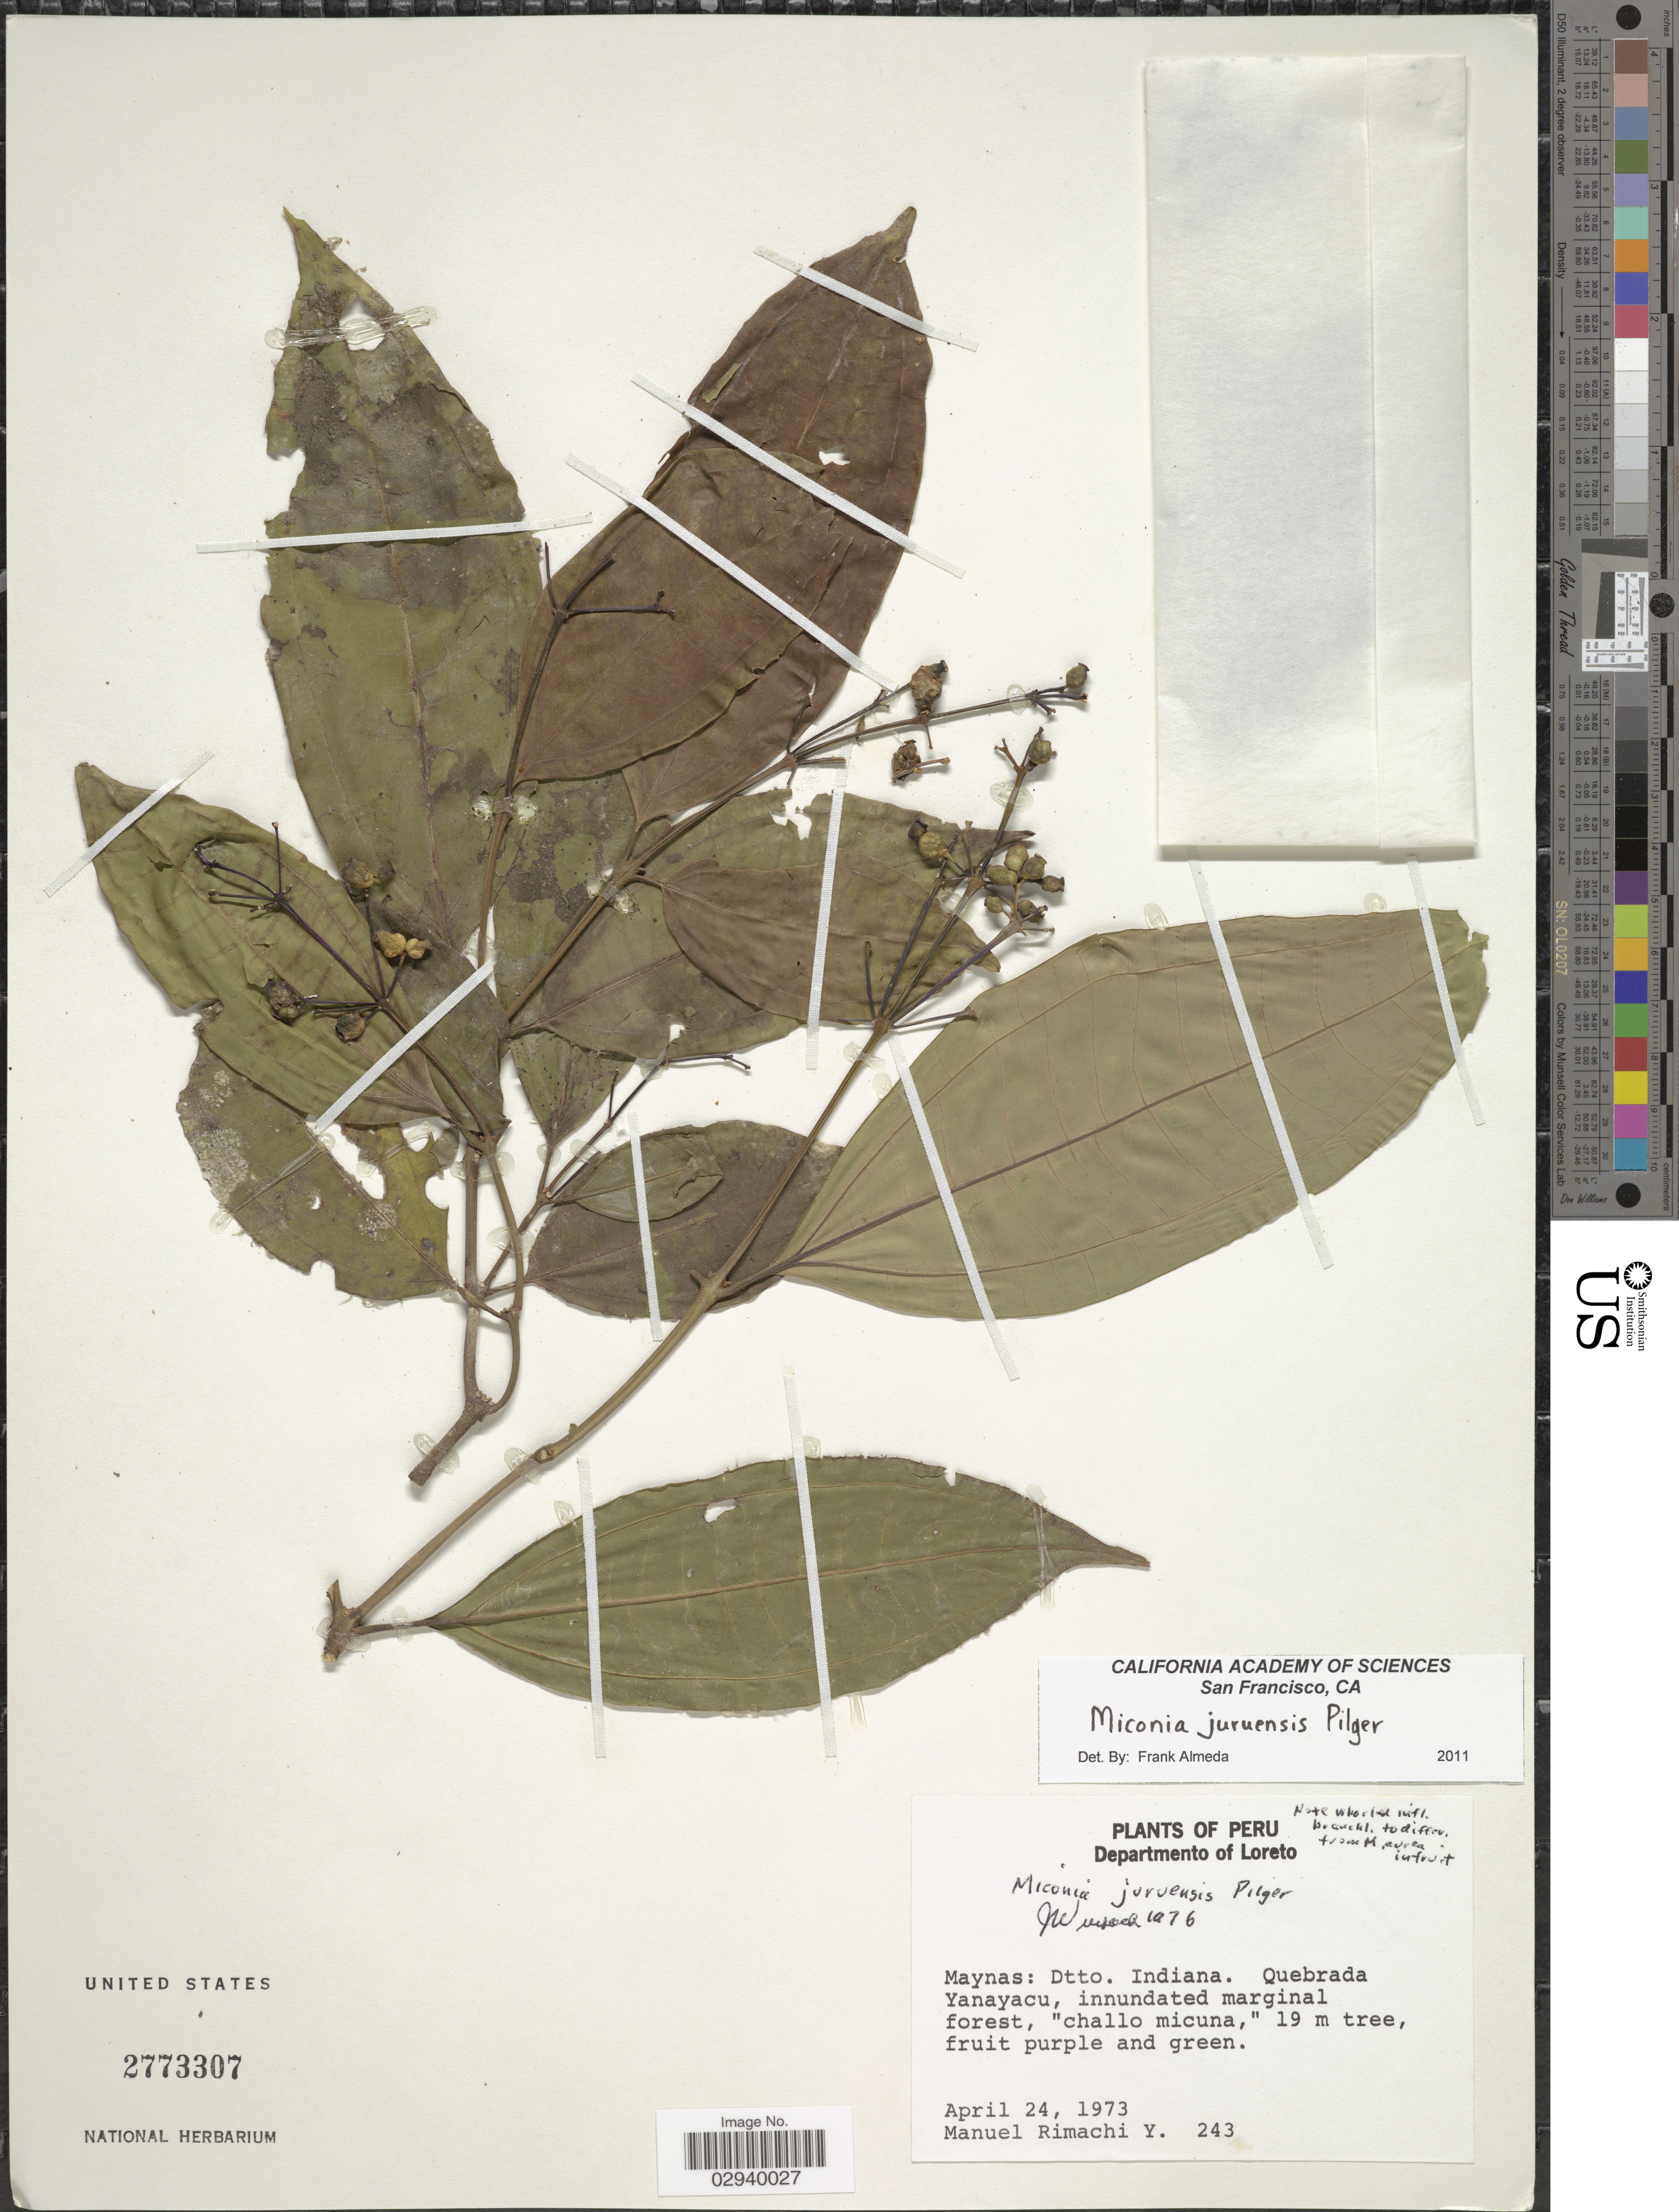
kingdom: Plantae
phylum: Tracheophyta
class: Magnoliopsida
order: Myrtales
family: Melastomataceae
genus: Miconia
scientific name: Miconia juruensis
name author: Pilg.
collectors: M. Rimachi Y.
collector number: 243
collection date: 1973-04-24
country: Peru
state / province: Loreto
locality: Departmento of Loreto. Maynas: Dtto. Indiana. Quebrada Yanayacu.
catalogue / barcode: US 2773307